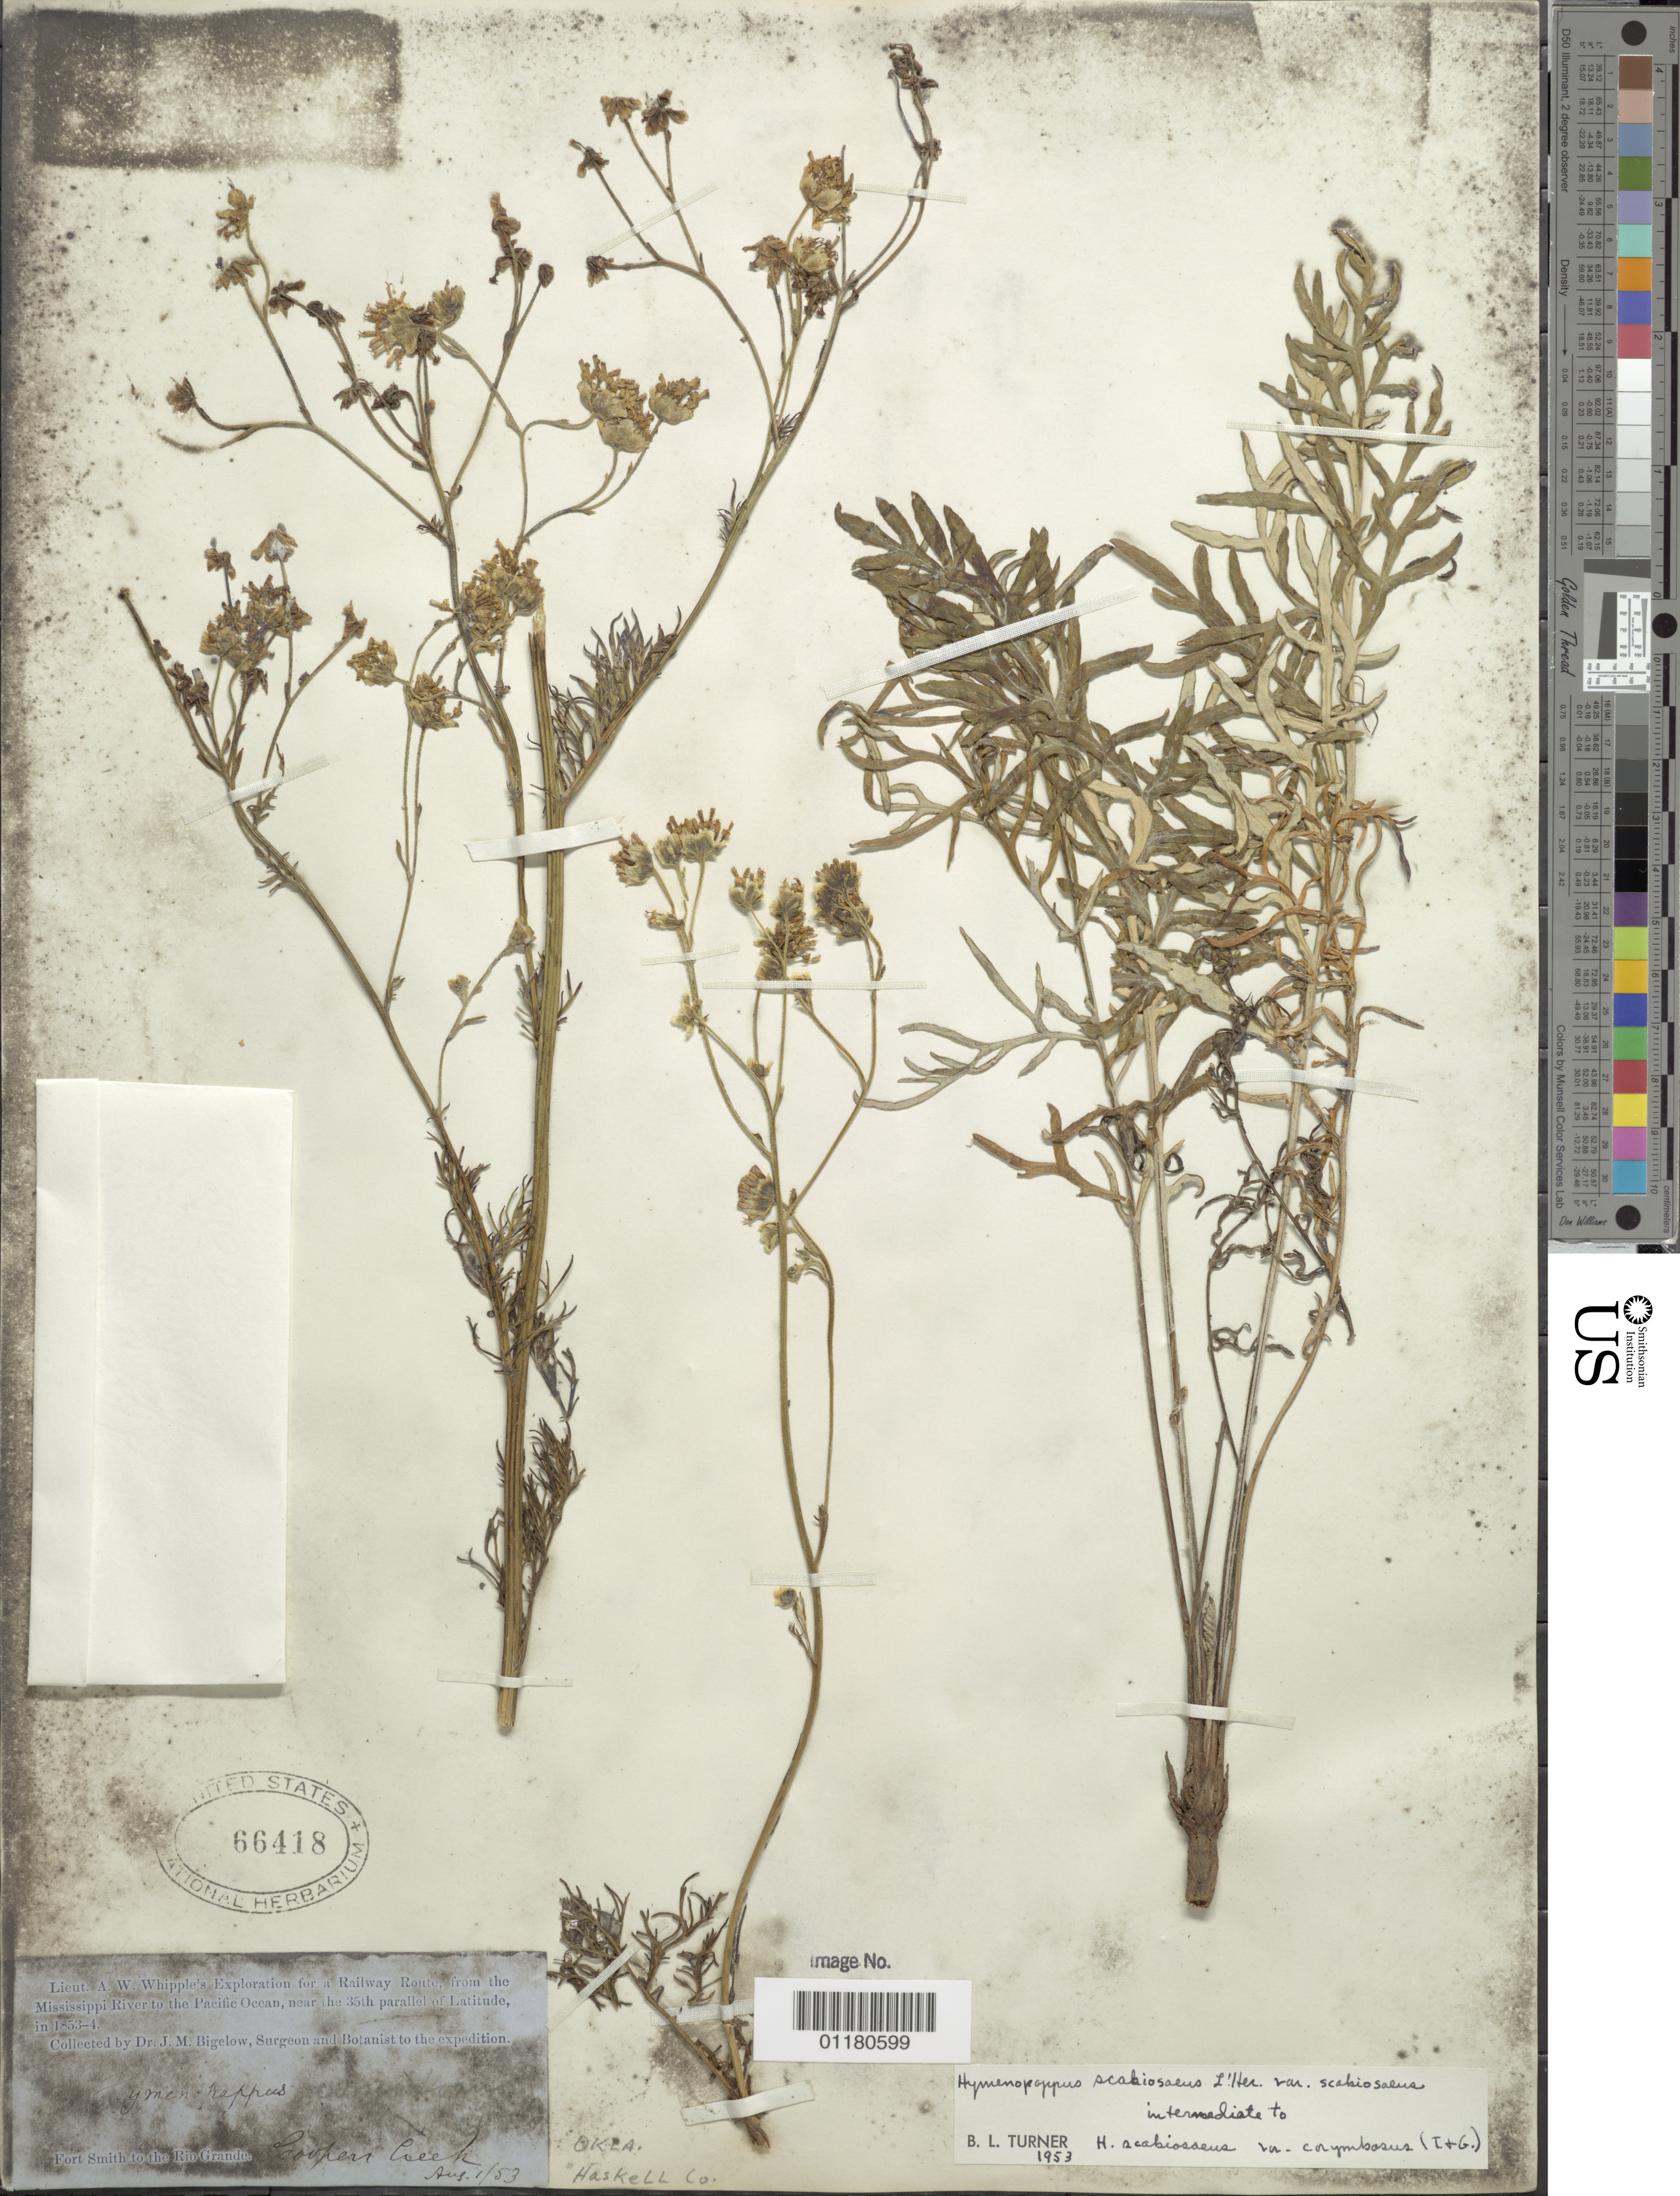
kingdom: Plantae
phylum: Tracheophyta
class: Magnoliopsida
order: Asterales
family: Asteraceae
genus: Hymenopappus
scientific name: Hymenopappus scabiosaeus var. scabiosaeus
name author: L'Hér.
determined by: Turner, B. L.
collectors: J. M. Bigelow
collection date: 1853-08-01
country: United States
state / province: Oklahoma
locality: Fort Smith to Rio Grande, Cooper's Creek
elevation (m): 2987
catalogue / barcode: US 66418